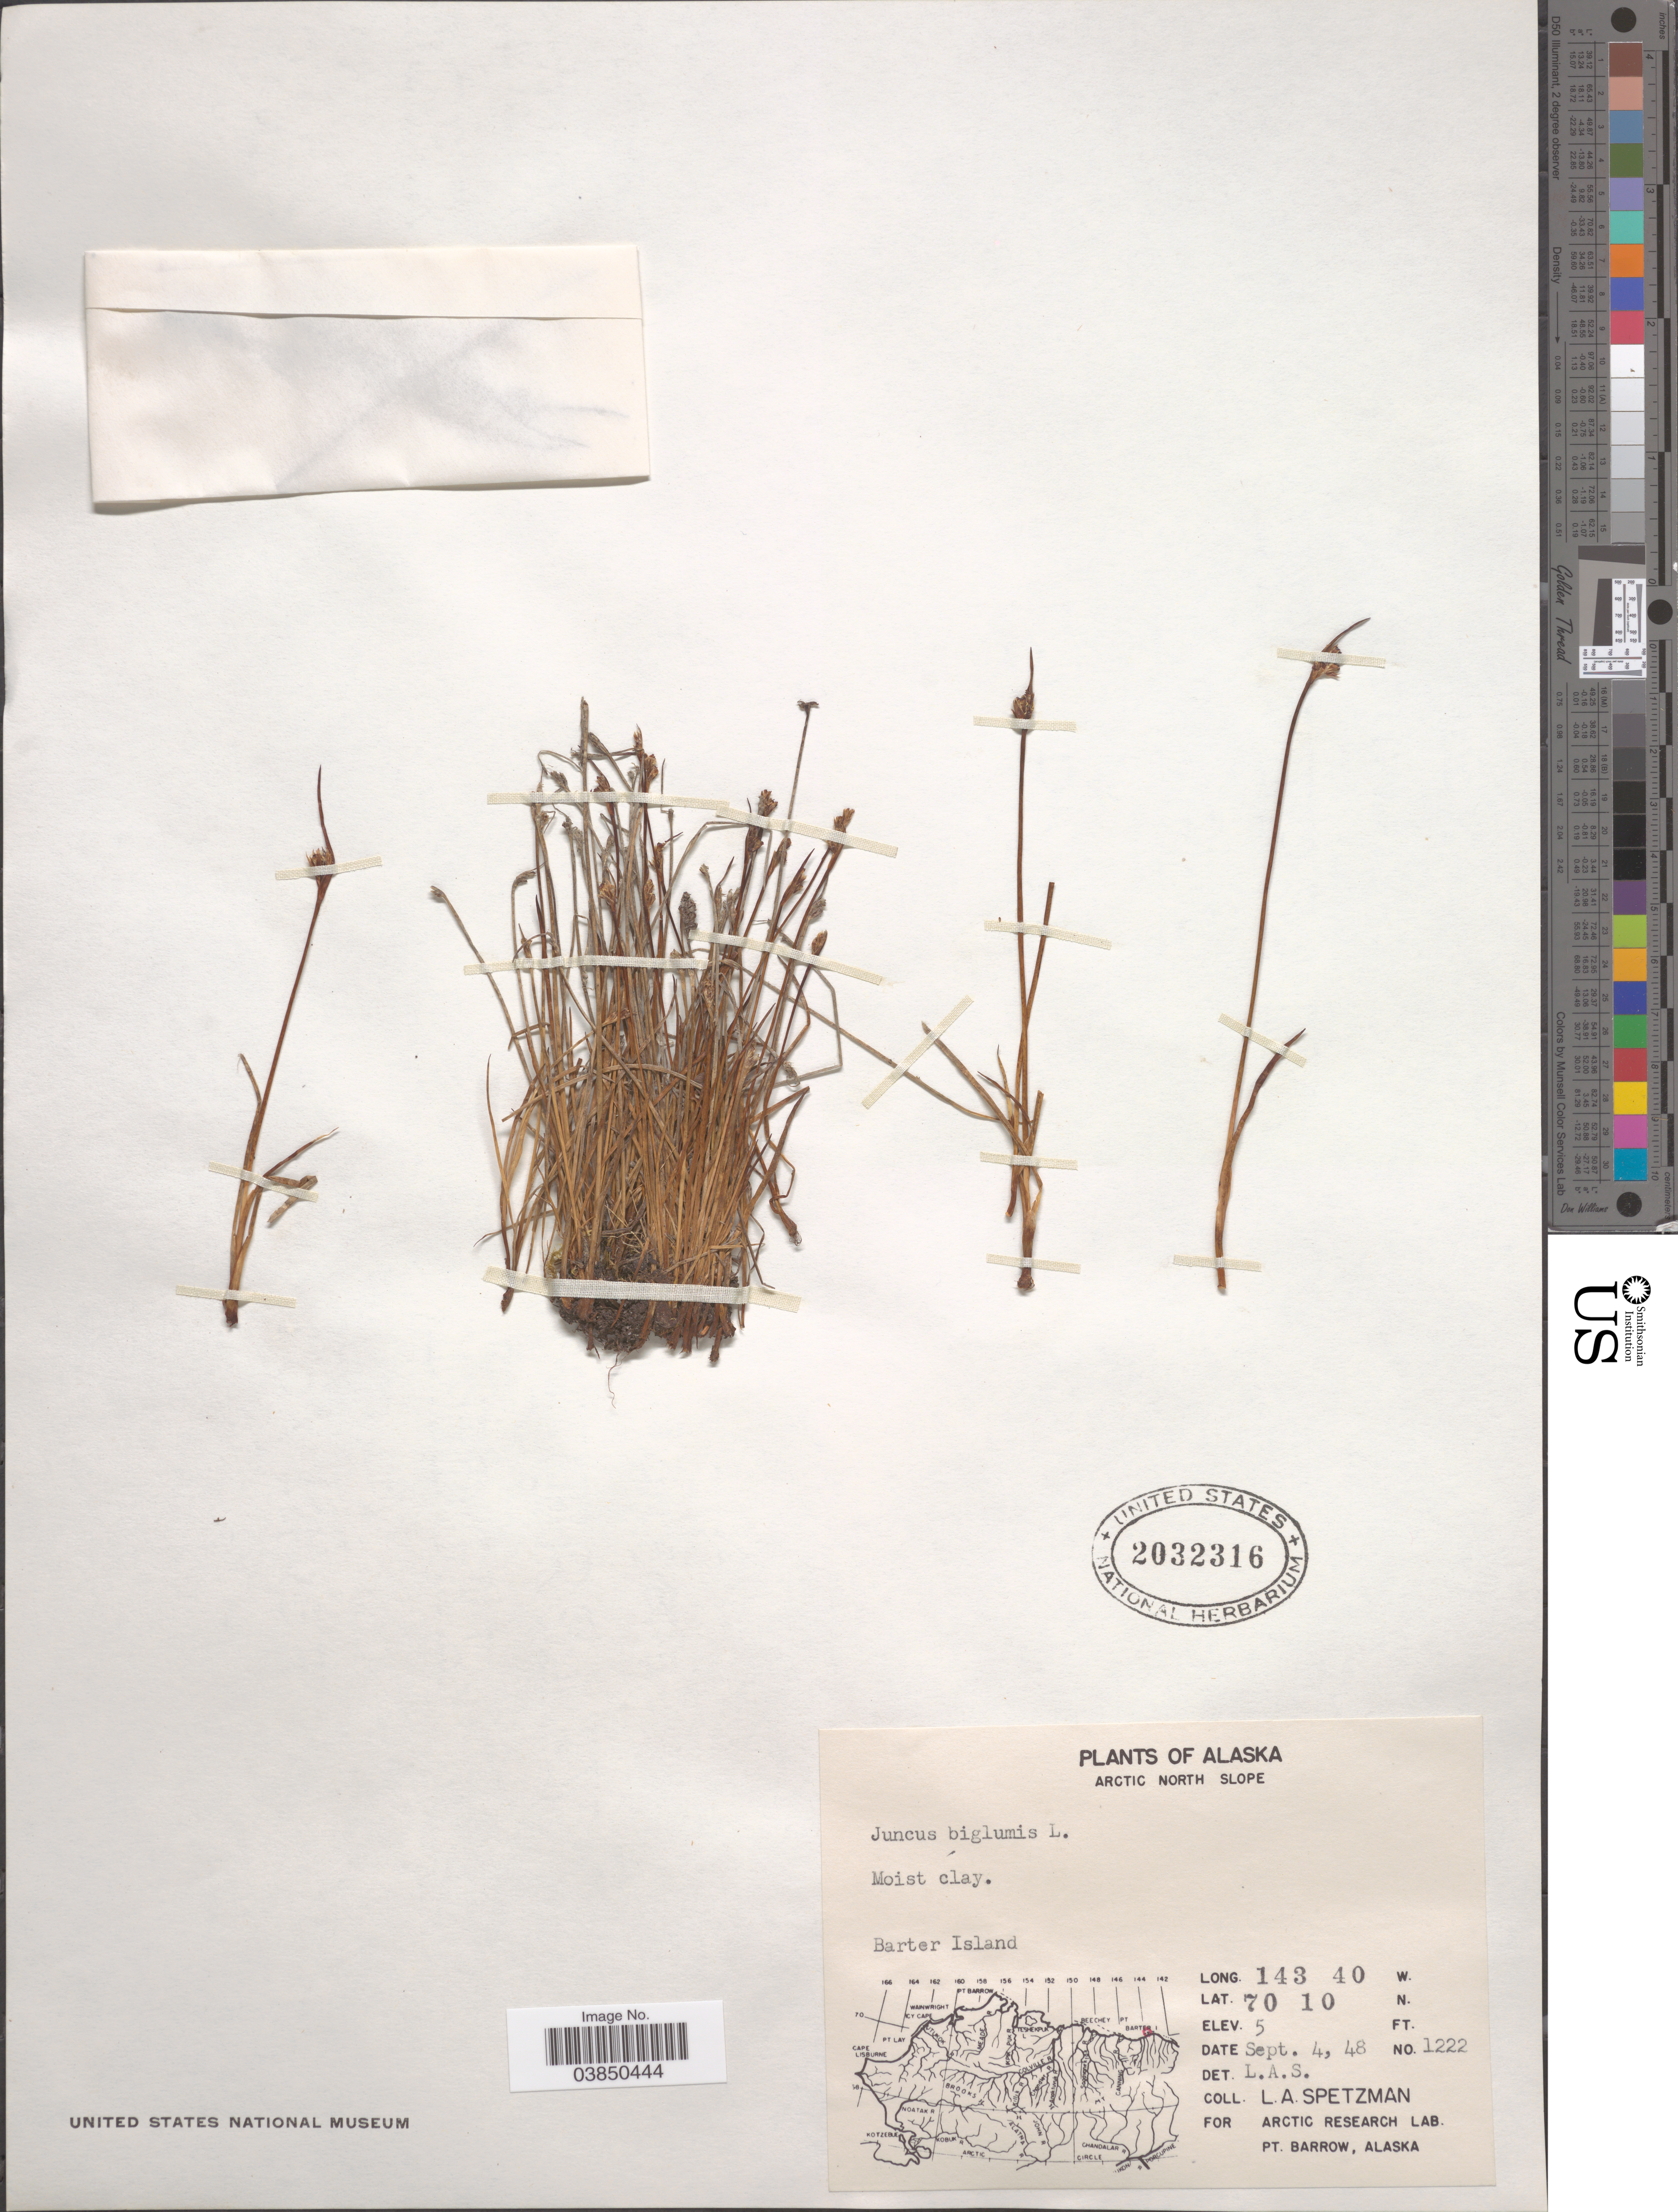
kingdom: Plantae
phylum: Tracheophyta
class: Liliopsida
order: Poales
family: Juncaceae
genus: Juncus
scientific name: Juncus biglumis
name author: L.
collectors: L. Spetzman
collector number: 1222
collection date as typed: Transcribed d/m/y: 4/9/48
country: United States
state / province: Alaska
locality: Arctic North Slope. Barter Island.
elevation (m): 2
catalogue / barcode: US 2032316